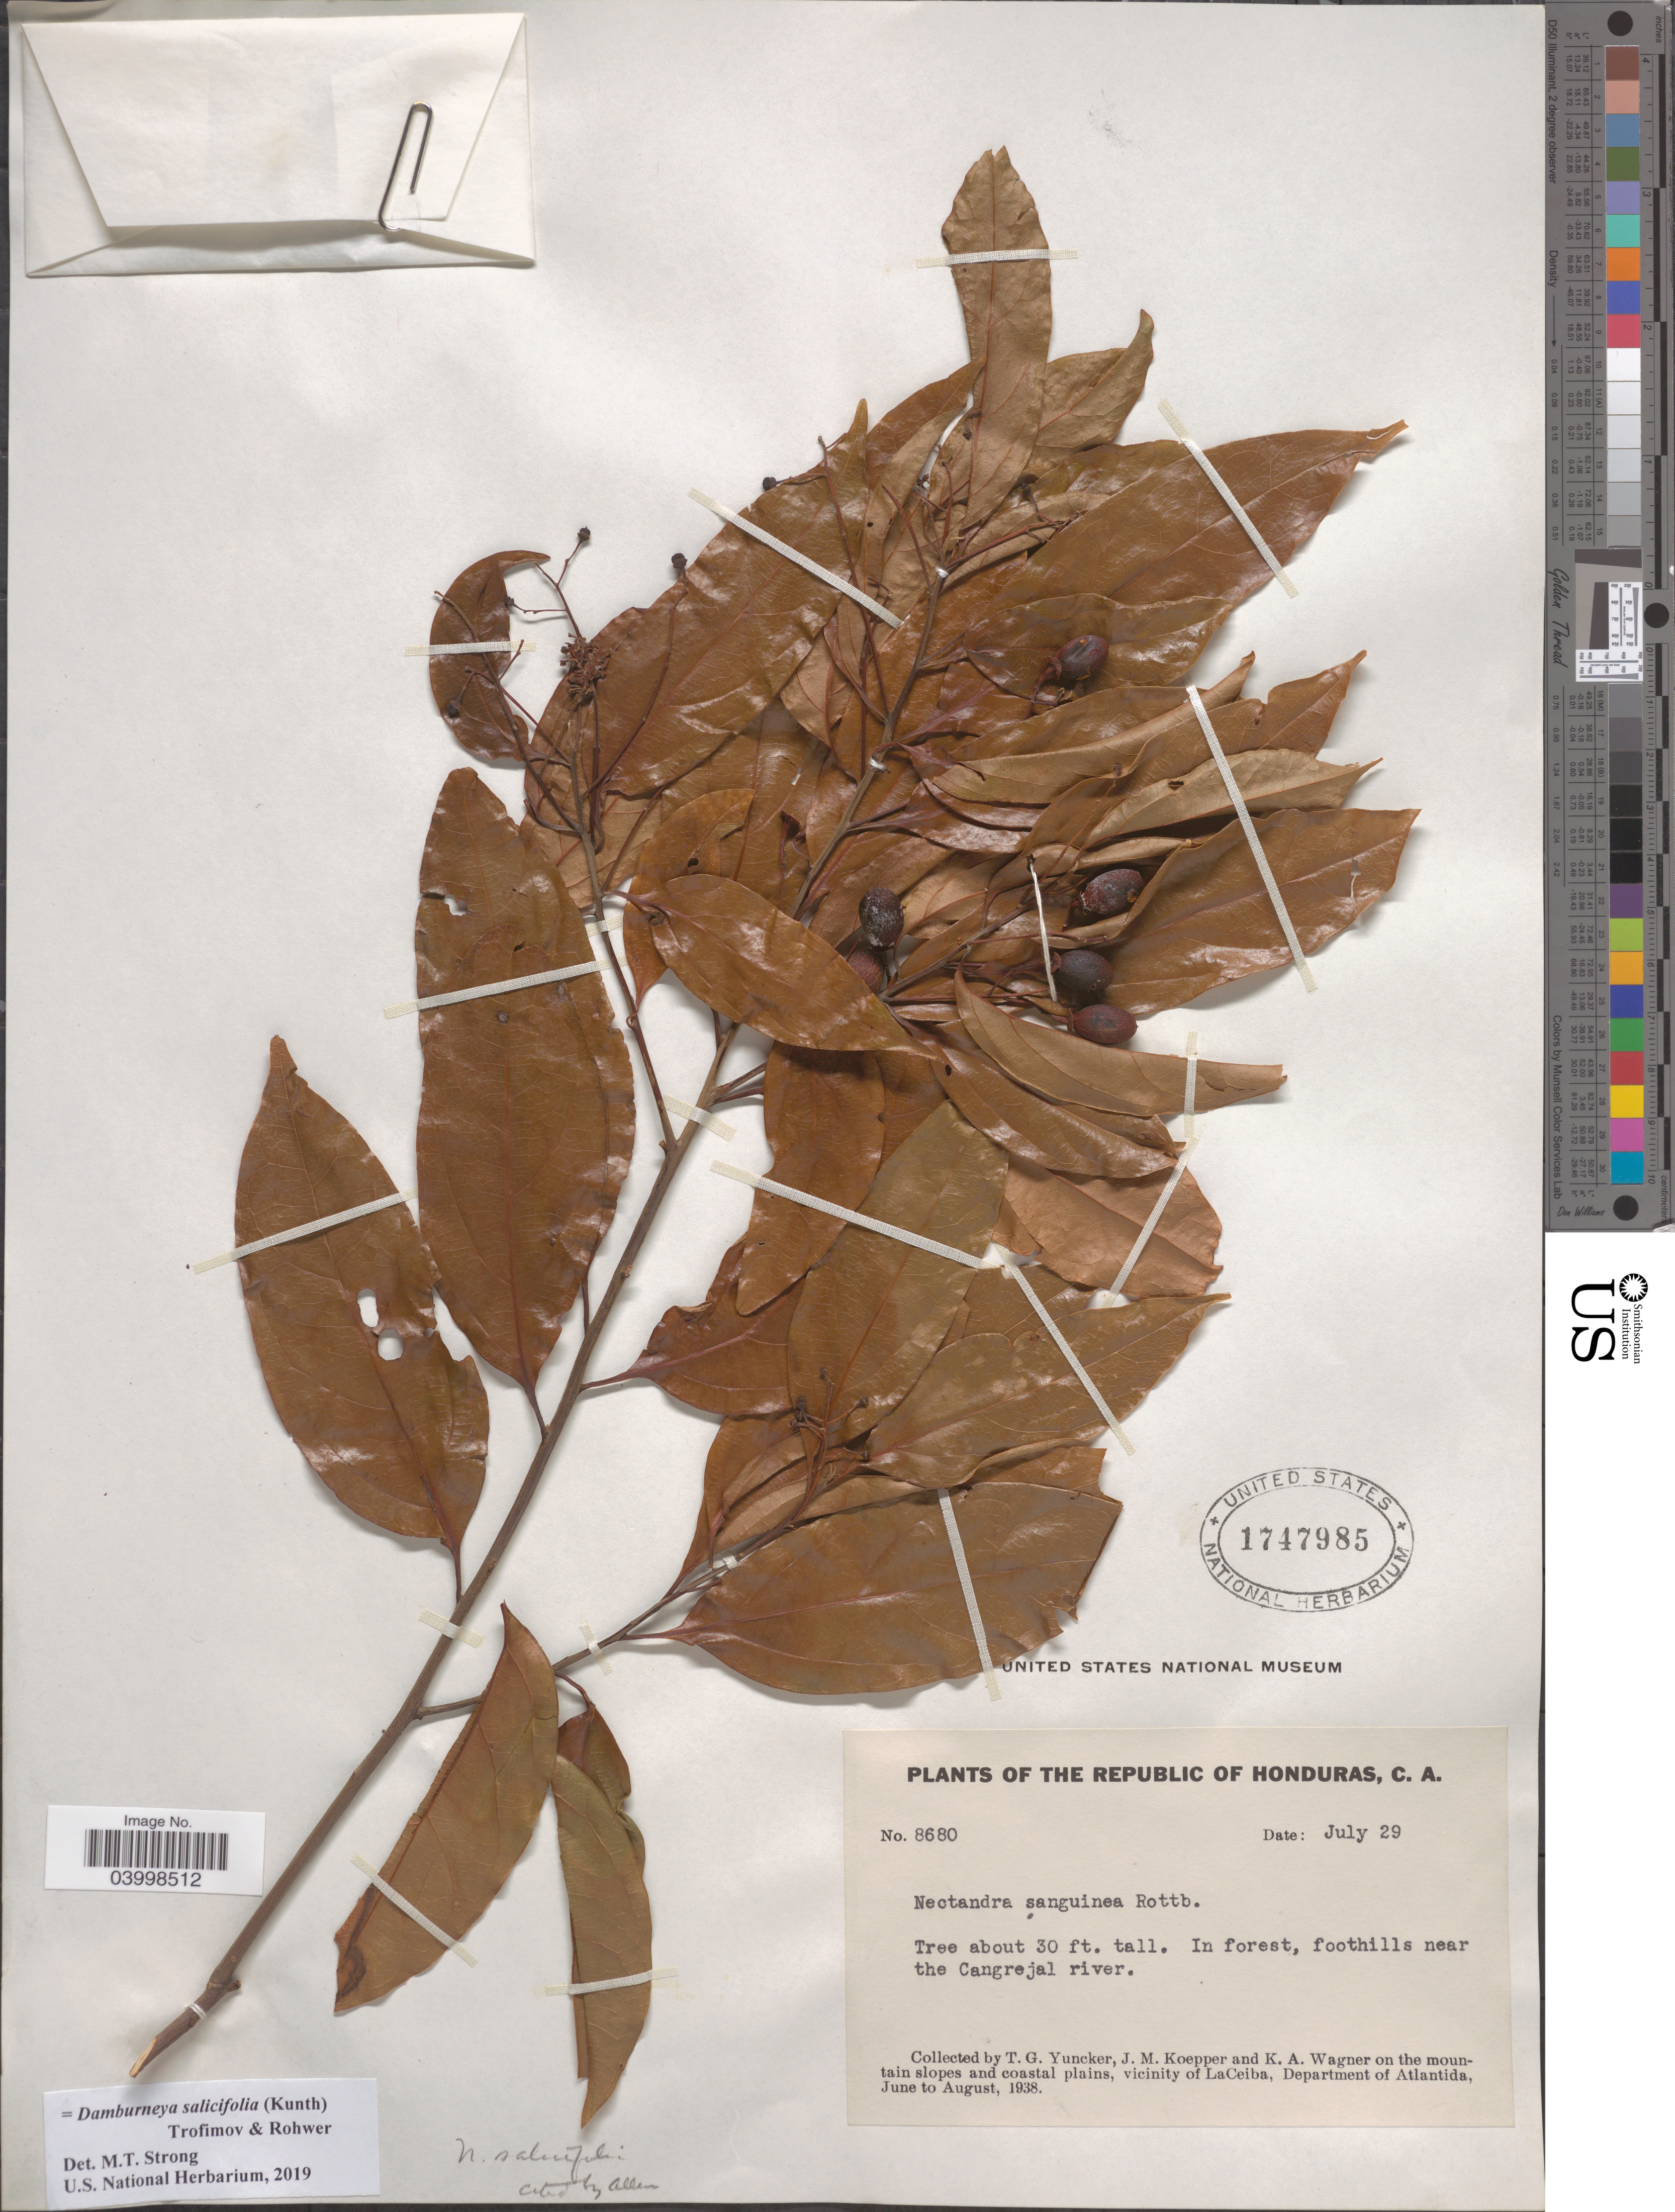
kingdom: Plantae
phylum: Tracheophyta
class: Magnoliopsida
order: Laurales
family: Lauraceae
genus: Damburneya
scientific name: Damburneya salicifolia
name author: (Kunth) Trofimov & Rohwer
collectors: T. G. Yuncker, J. M. Koepper & K. A. Wagner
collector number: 8680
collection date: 1938-07-29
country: Honduras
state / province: Atlantida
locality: In forest, foothills near the Cangrejal river. Vicinity of LaCeiba, Department of Atlantida.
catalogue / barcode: US 1747985